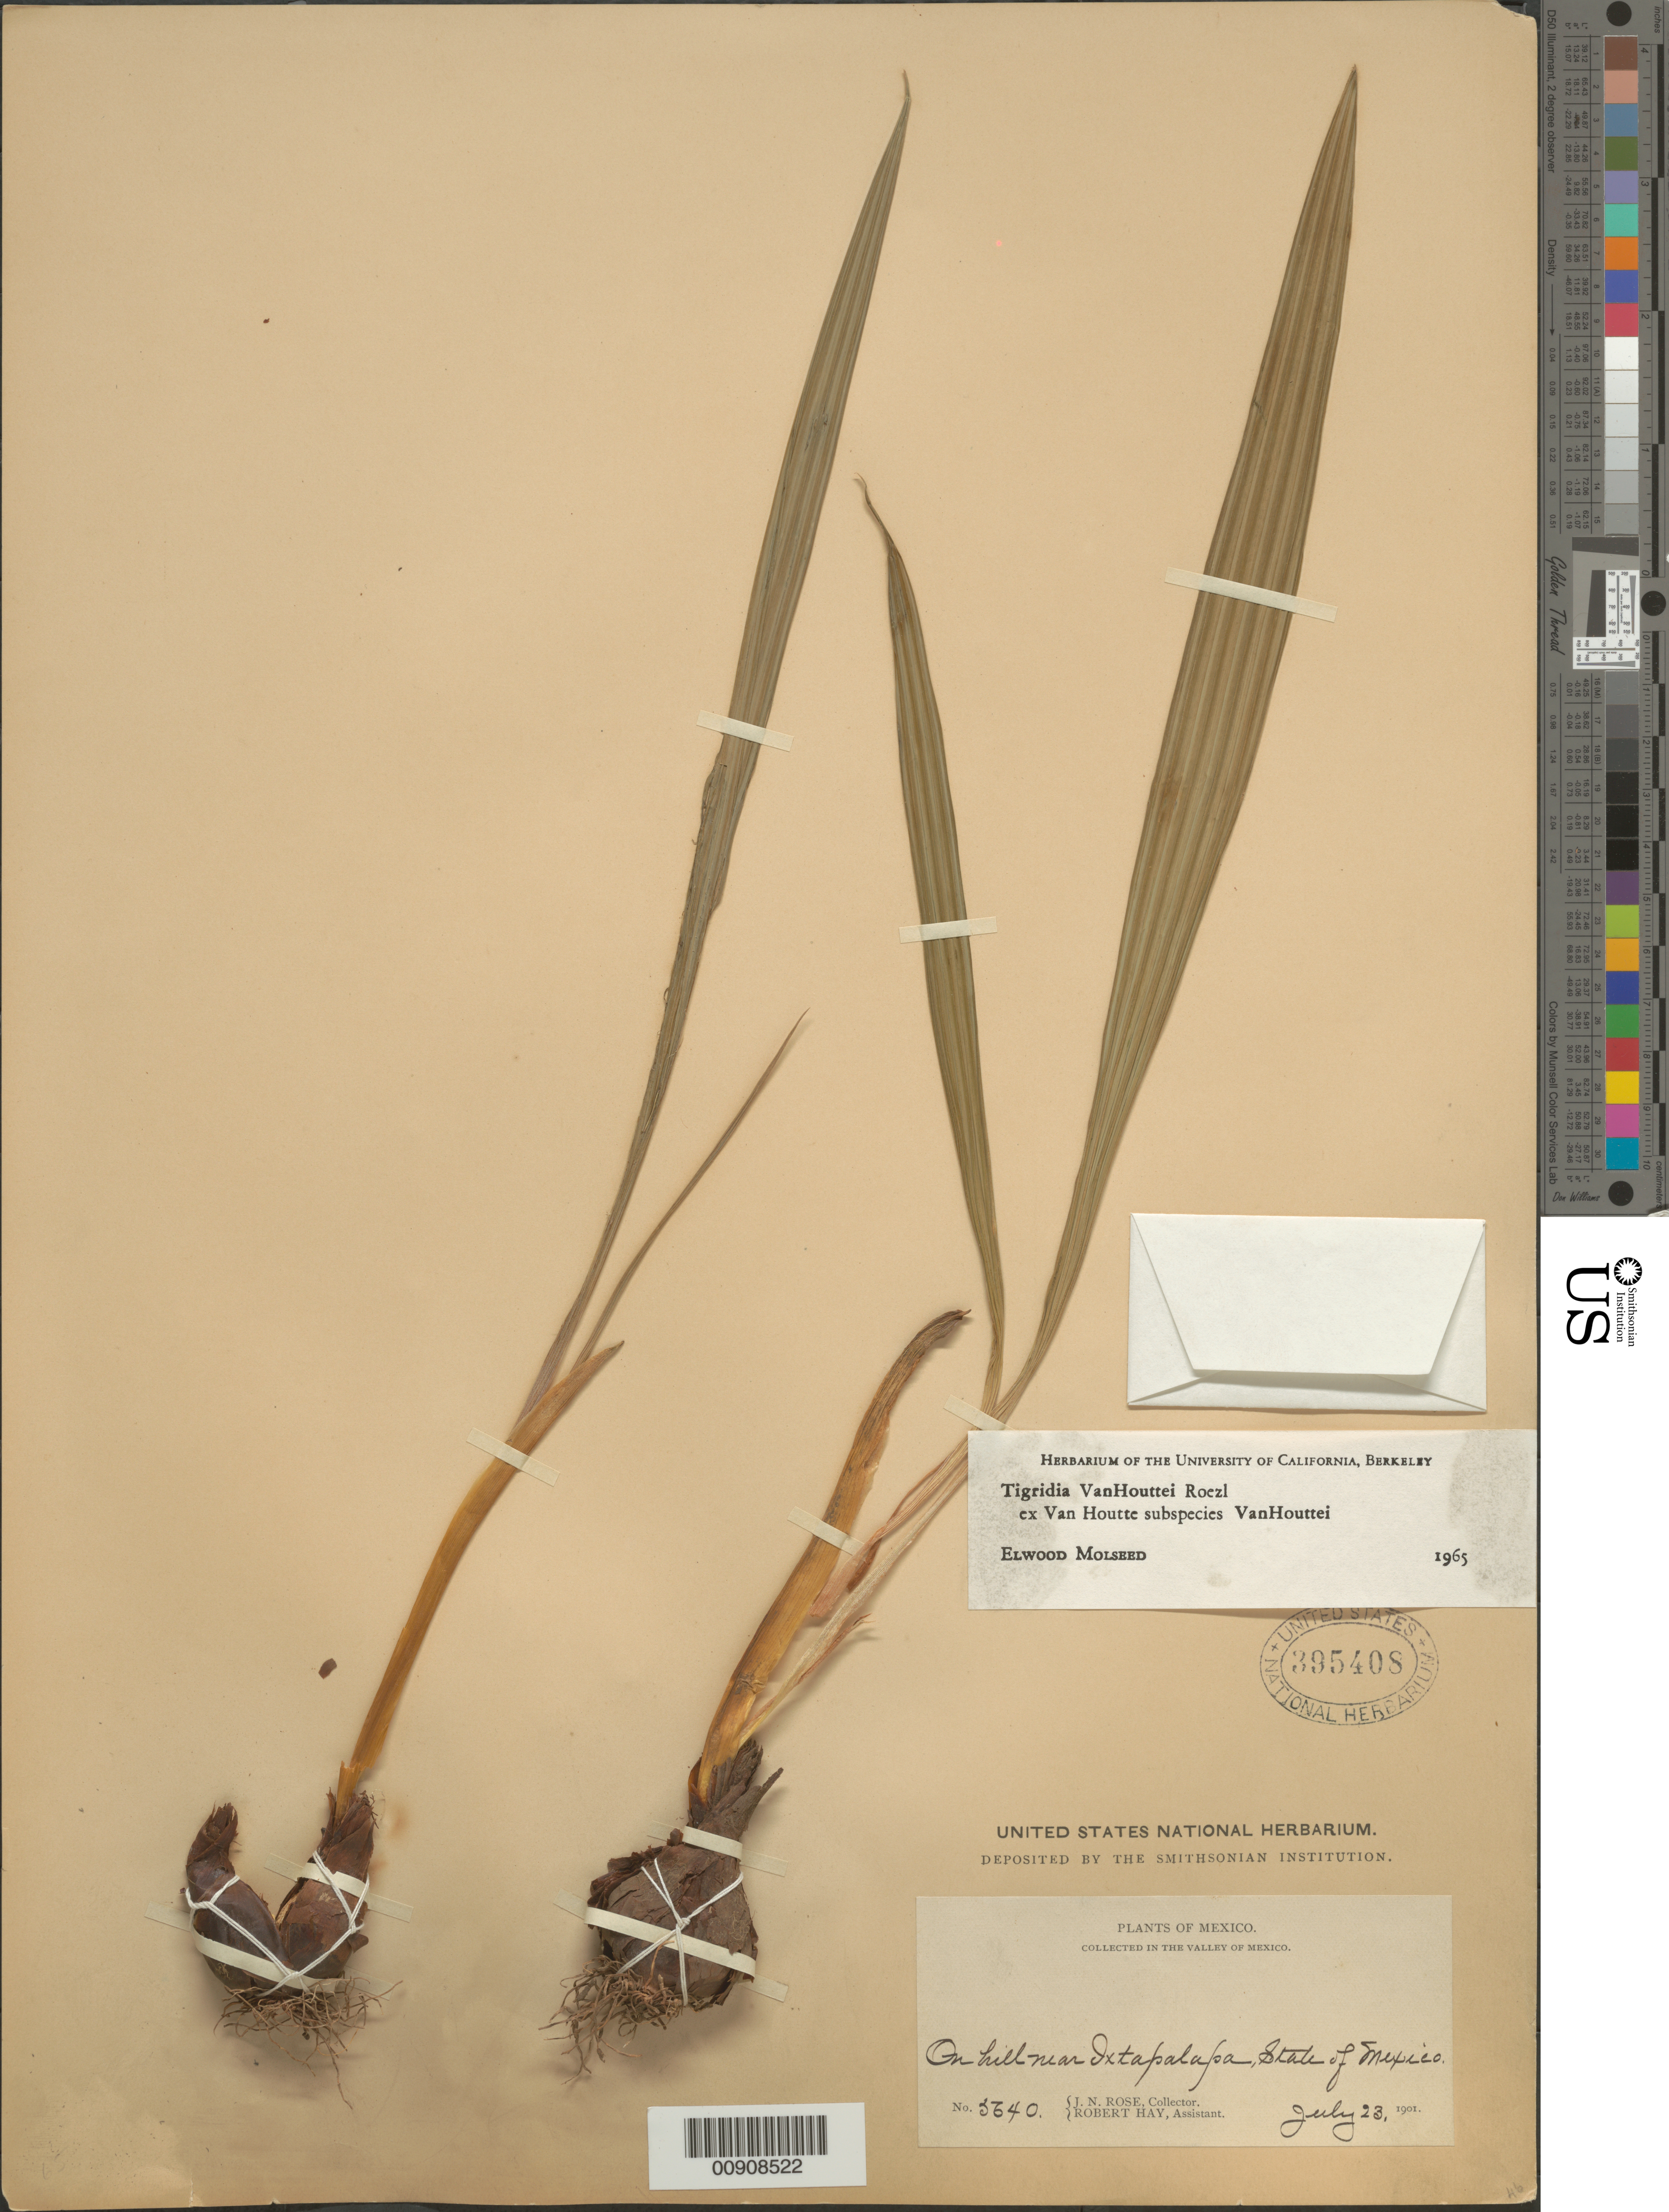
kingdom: Plantae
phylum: Tracheophyta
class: Liliopsida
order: Asparagales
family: Iridaceae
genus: Tigridia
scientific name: Tigridia vanhouttei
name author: Roezl ex Van Houtte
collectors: J. N. Rose & R. Hay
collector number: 5640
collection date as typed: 23 Jul 1901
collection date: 1901-07-23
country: Mexico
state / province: México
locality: Near Ixtapalapa, State of México.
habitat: On hill.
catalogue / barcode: US 395408